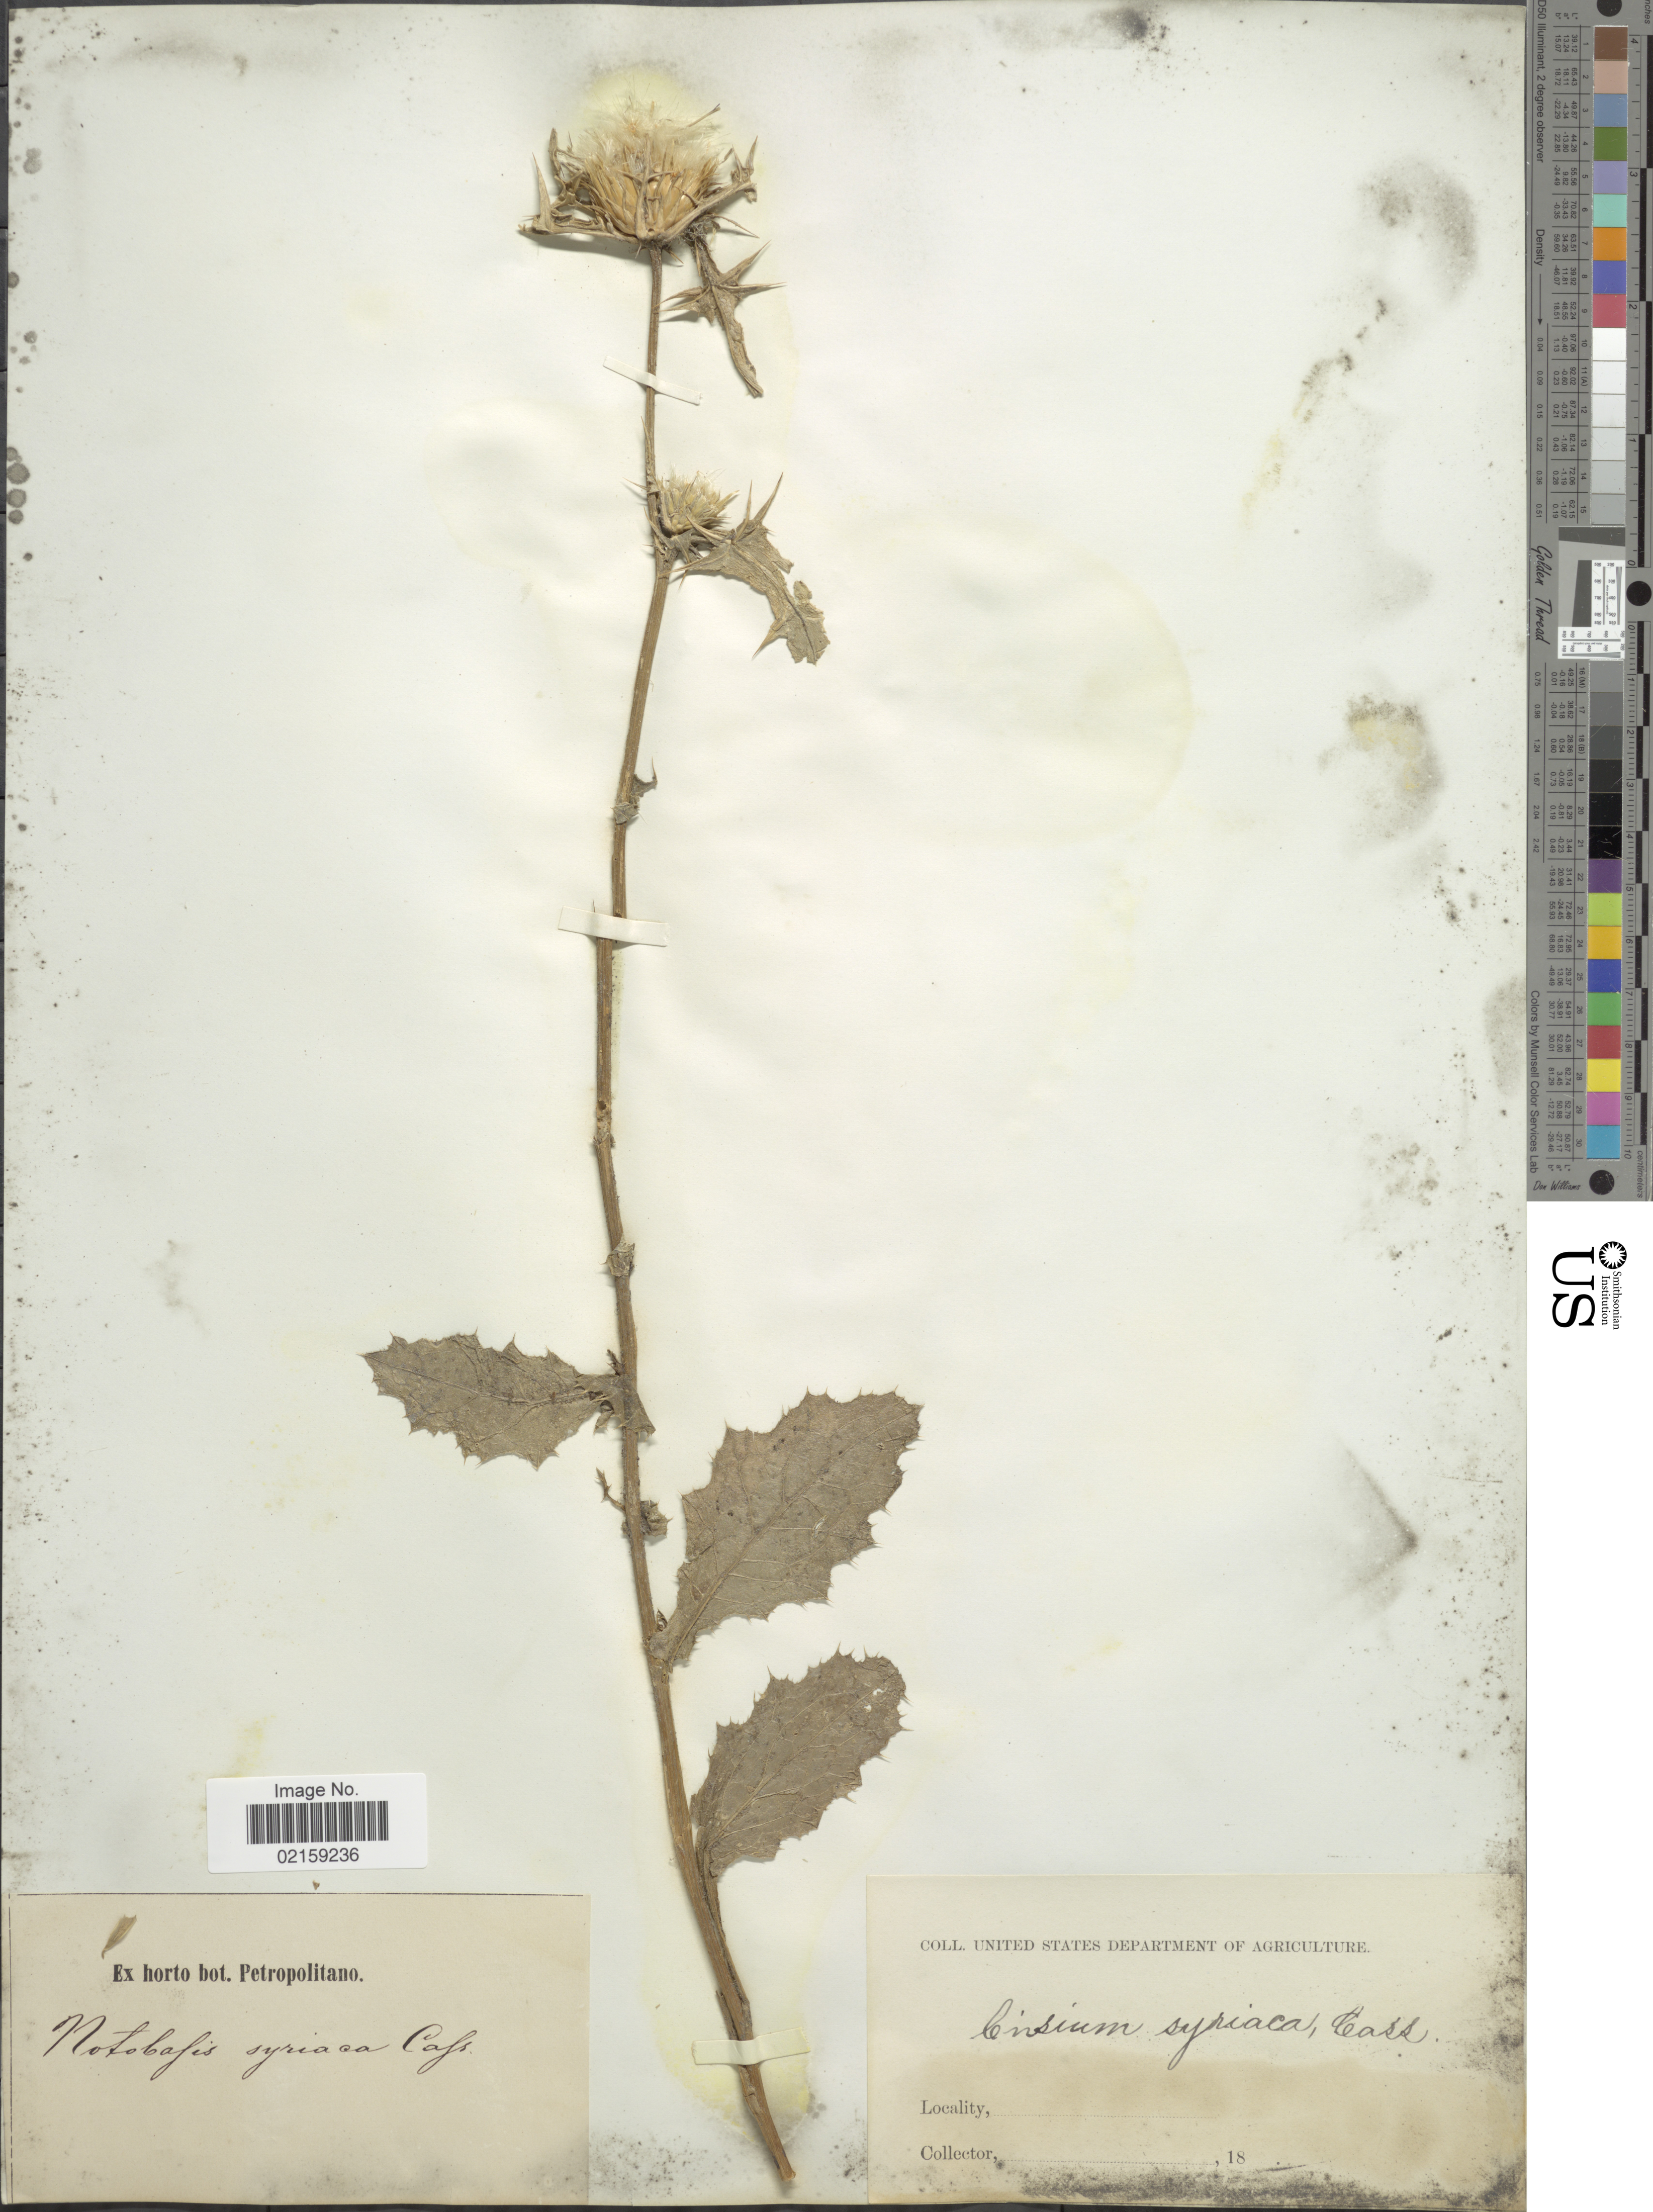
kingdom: Plantae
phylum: Tracheophyta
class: Magnoliopsida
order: Asterales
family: Asteraceae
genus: Notobasis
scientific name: Notobasis syriaca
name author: (L.) Cass.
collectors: United States Department of Agriculture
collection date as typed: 18